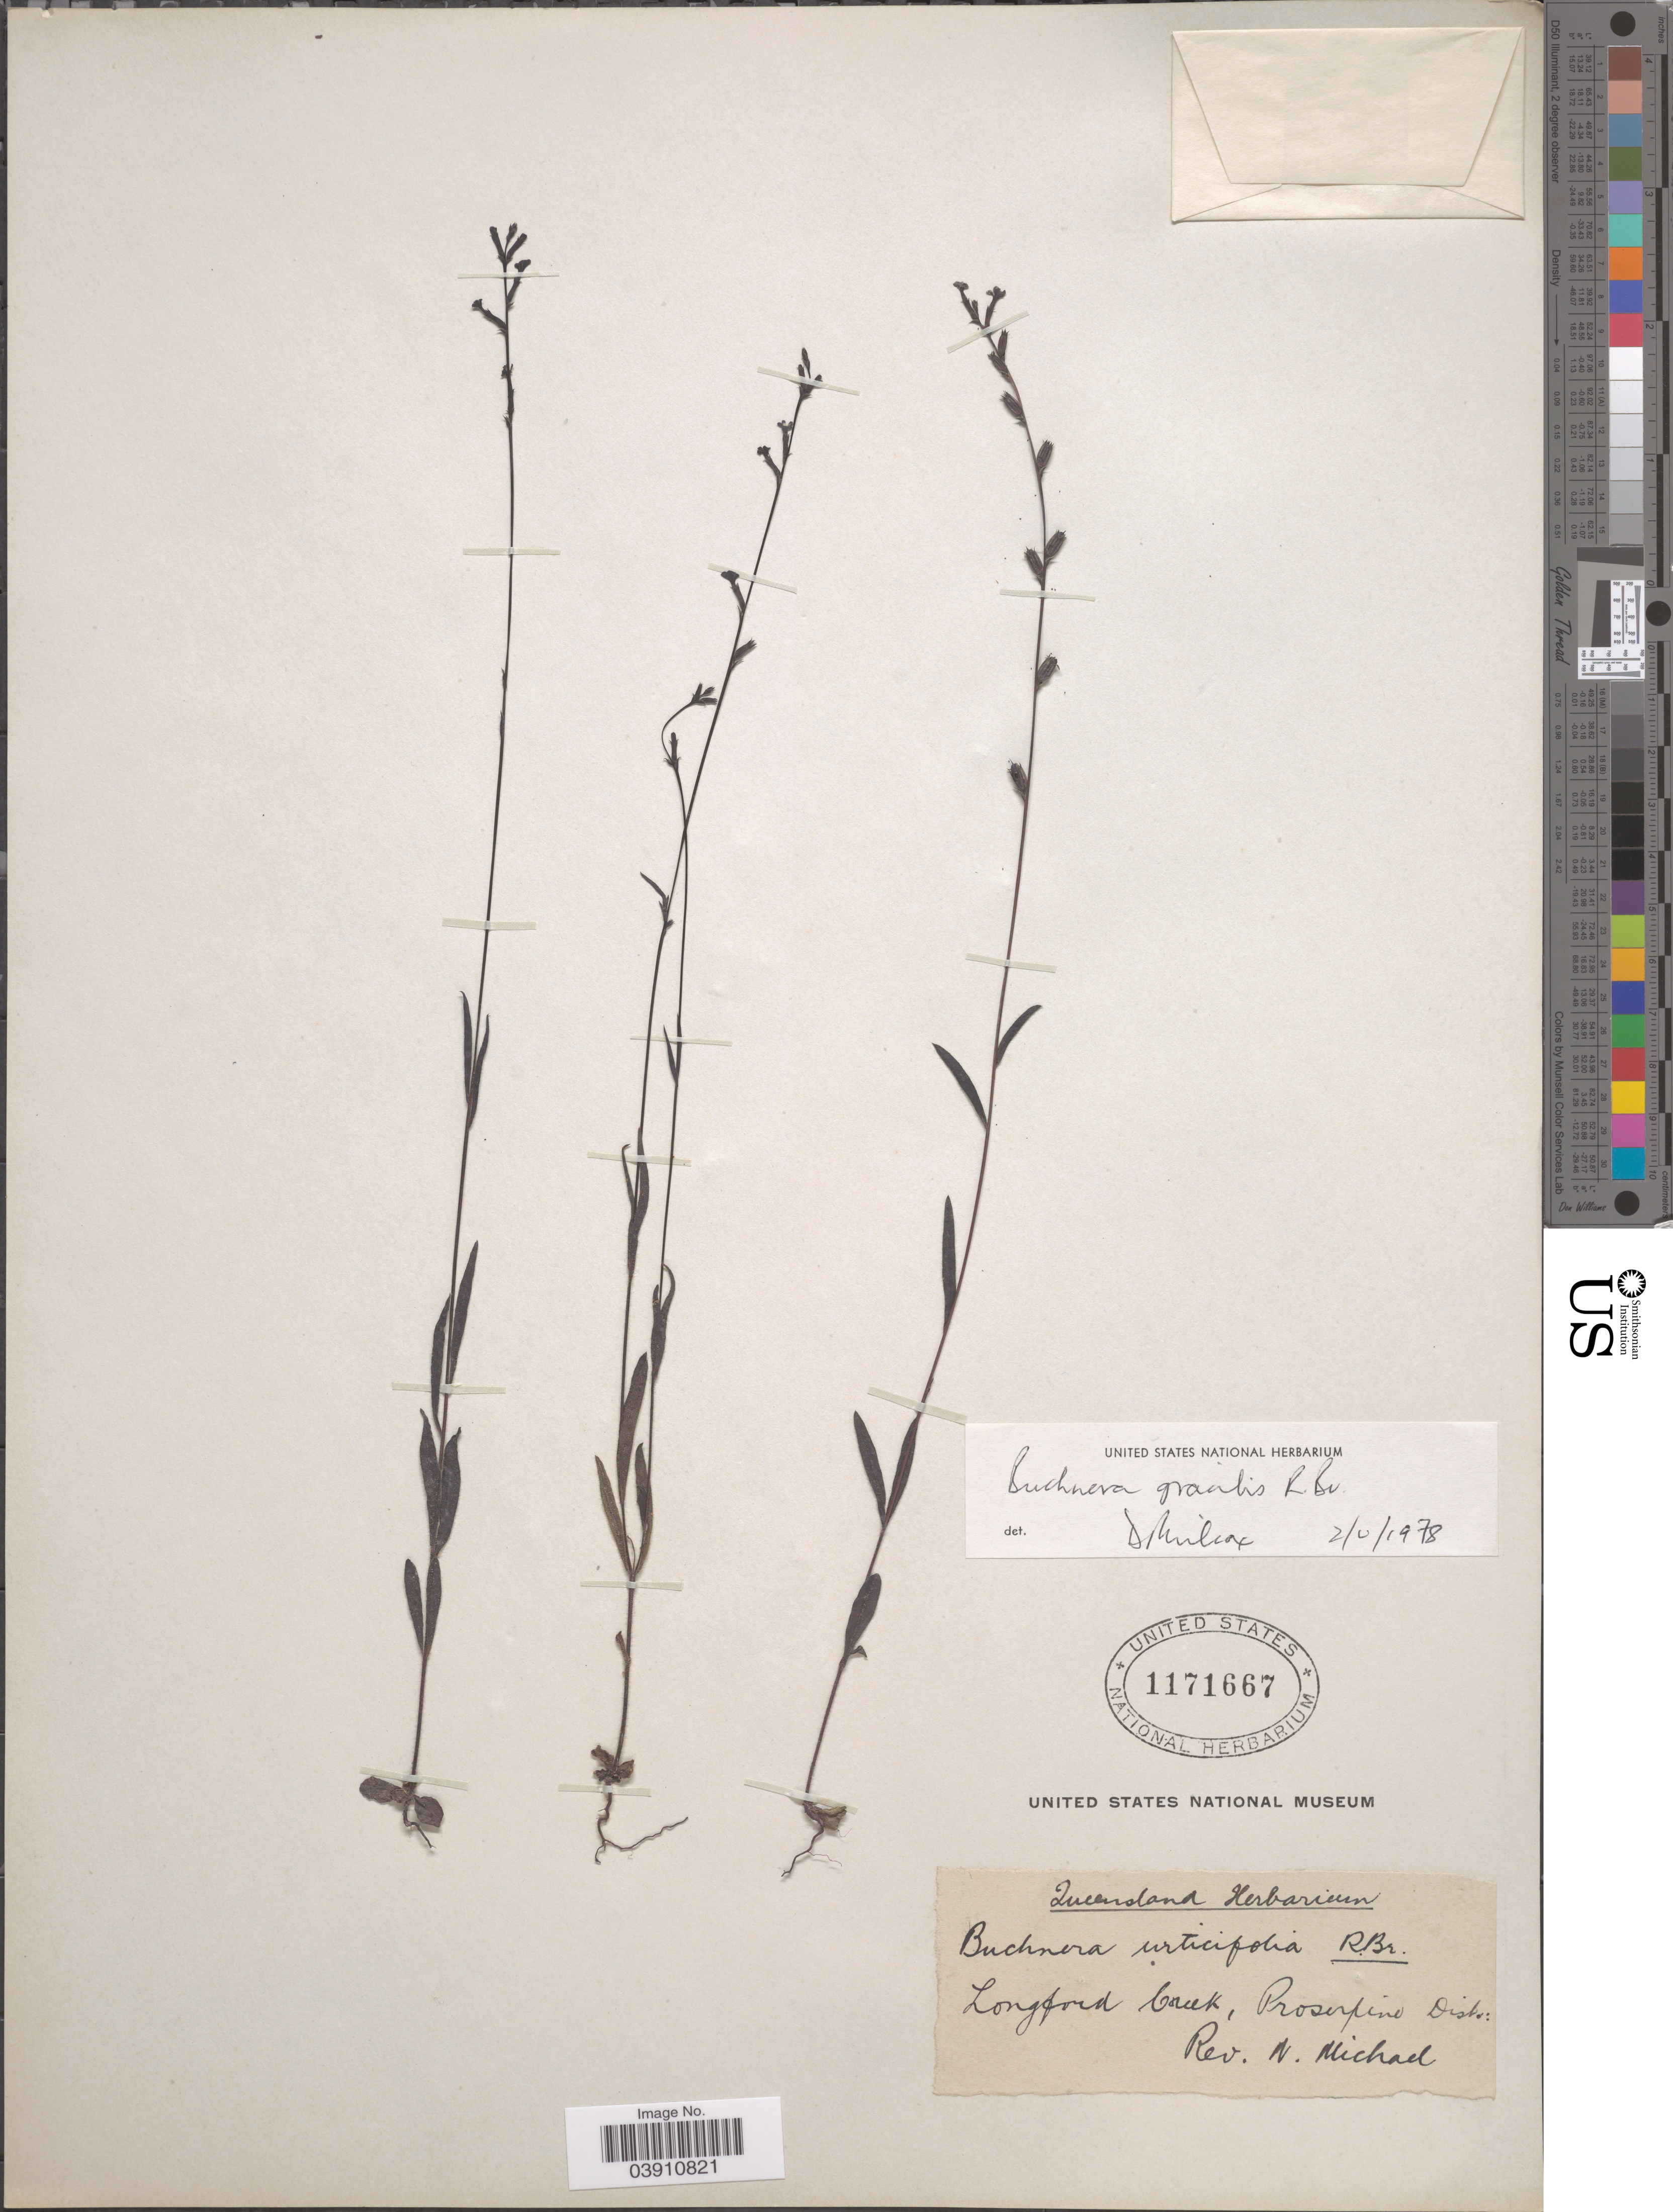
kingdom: Plantae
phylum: Tracheophyta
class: Magnoliopsida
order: Lamiales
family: Orobanchaceae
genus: Buchnera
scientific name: Buchnera gracilis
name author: R. Br.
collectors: N. Michael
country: Australia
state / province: Queensland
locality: Longford Creek, Proserpine Dist.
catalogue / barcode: US 1171667